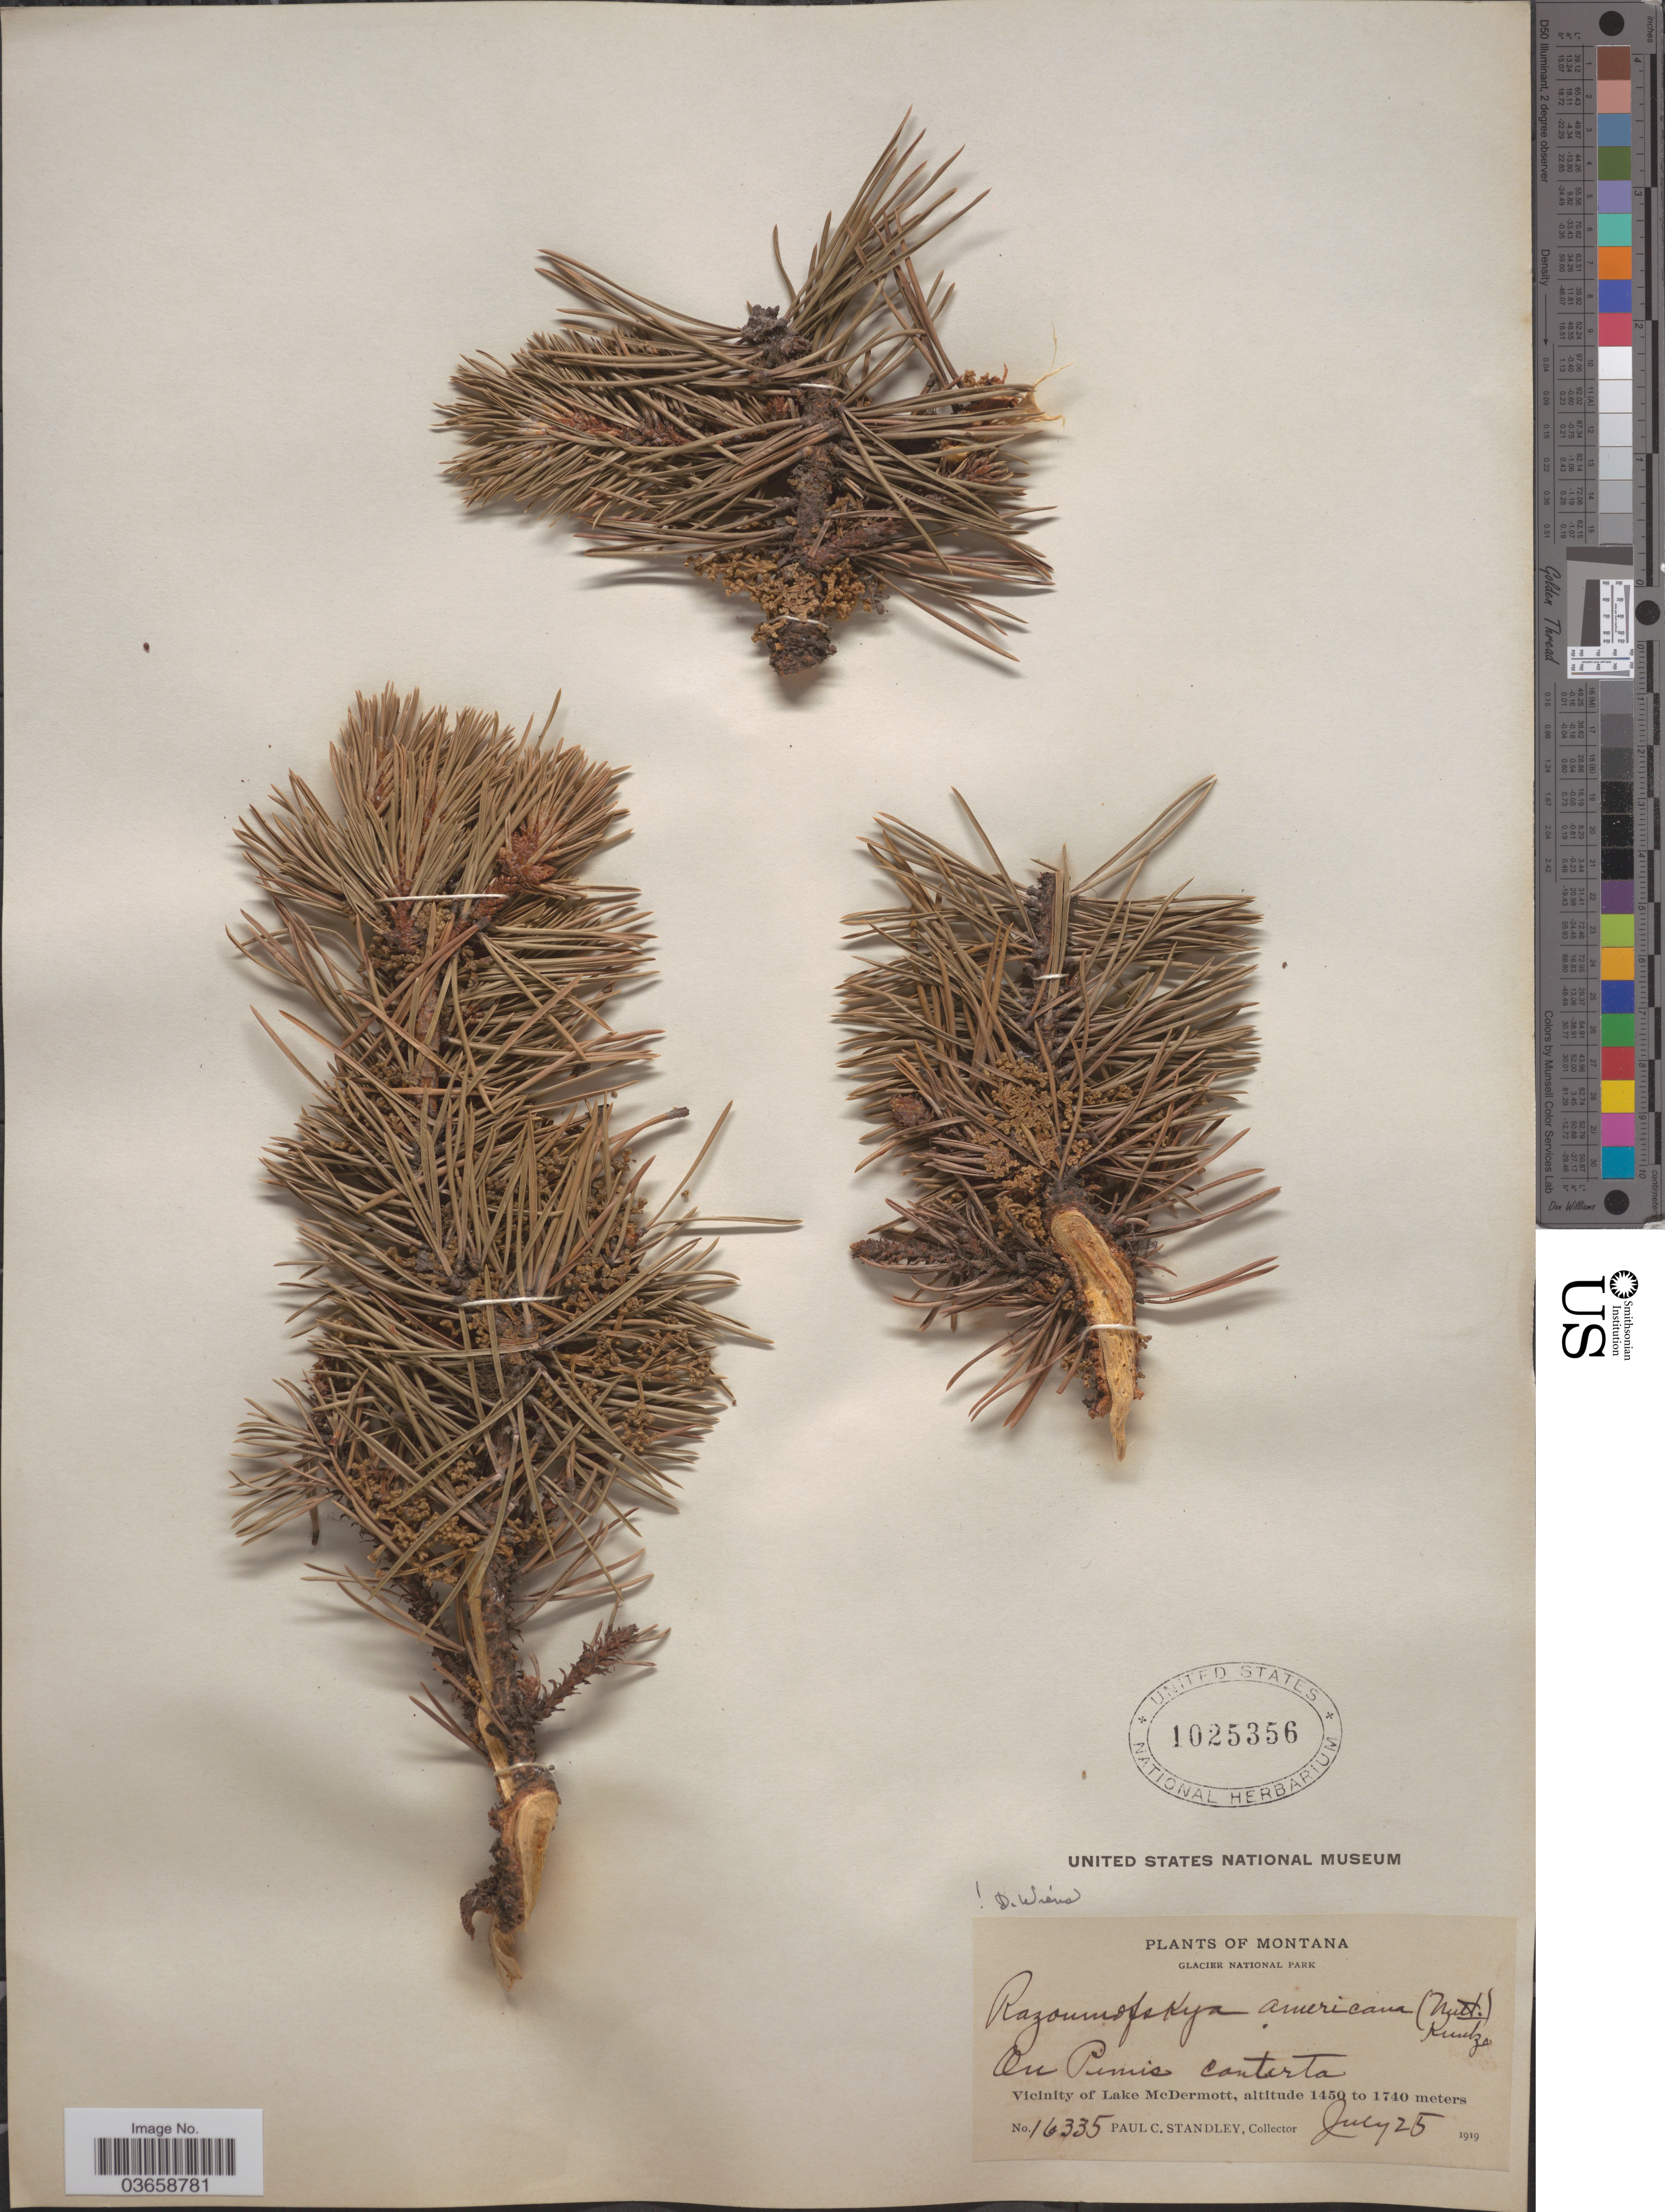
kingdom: Plantae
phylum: Tracheophyta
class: Magnoliopsida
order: Santalales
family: Viscaceae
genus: Arceuthobium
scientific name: Arceuthobium americanum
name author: Nutt. ex A. Gray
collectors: P. C. Standley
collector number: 16335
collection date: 1919-07-25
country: United States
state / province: Montana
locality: Glacier National Park. Vicinity of Lake McDermott.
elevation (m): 1450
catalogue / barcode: US 1025356